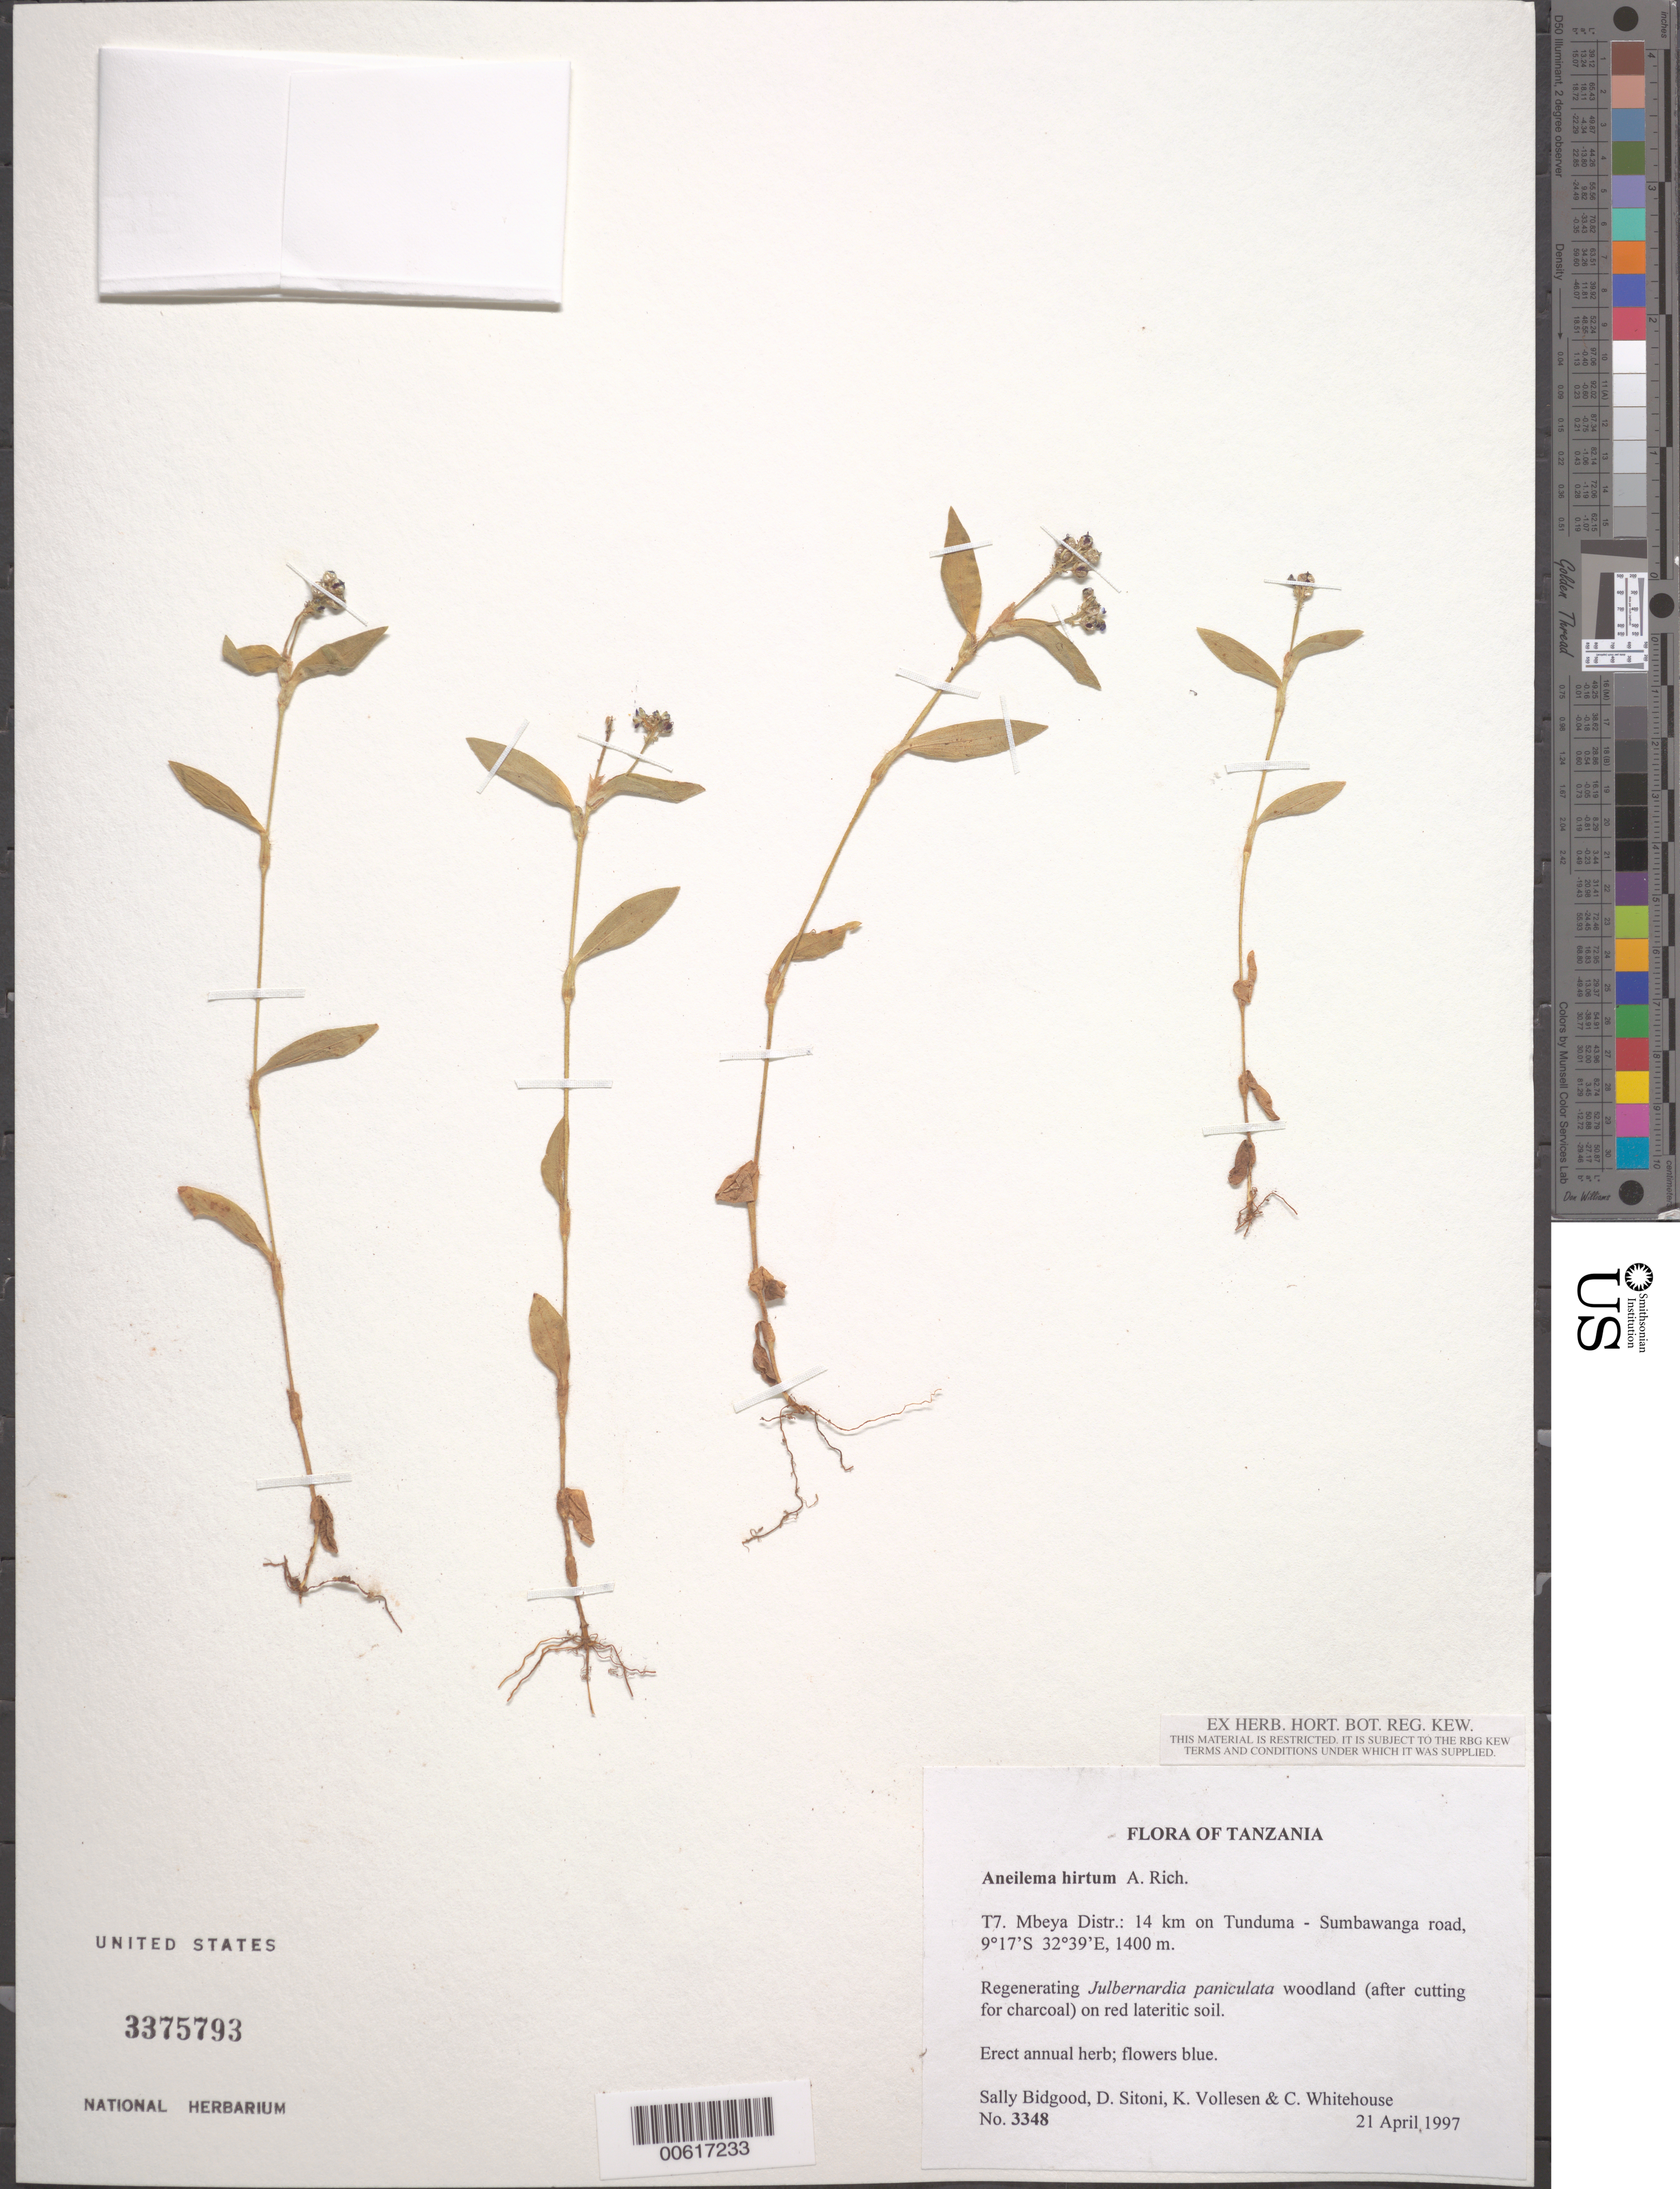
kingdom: Plantae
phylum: Tracheophyta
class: Liliopsida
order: Commelinales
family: Commelinaceae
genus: Aneilema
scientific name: Aneilema hirtum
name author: A. Rich.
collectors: G. Bidgood, D. Sitoni, K. Vollesen & C. Whitehouse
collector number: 3348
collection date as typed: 21 Apr 1997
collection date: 1997-04-21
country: Tanzania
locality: T7 mbeya dist., tunduma - sumbawanga road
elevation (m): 1400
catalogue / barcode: US 3375793